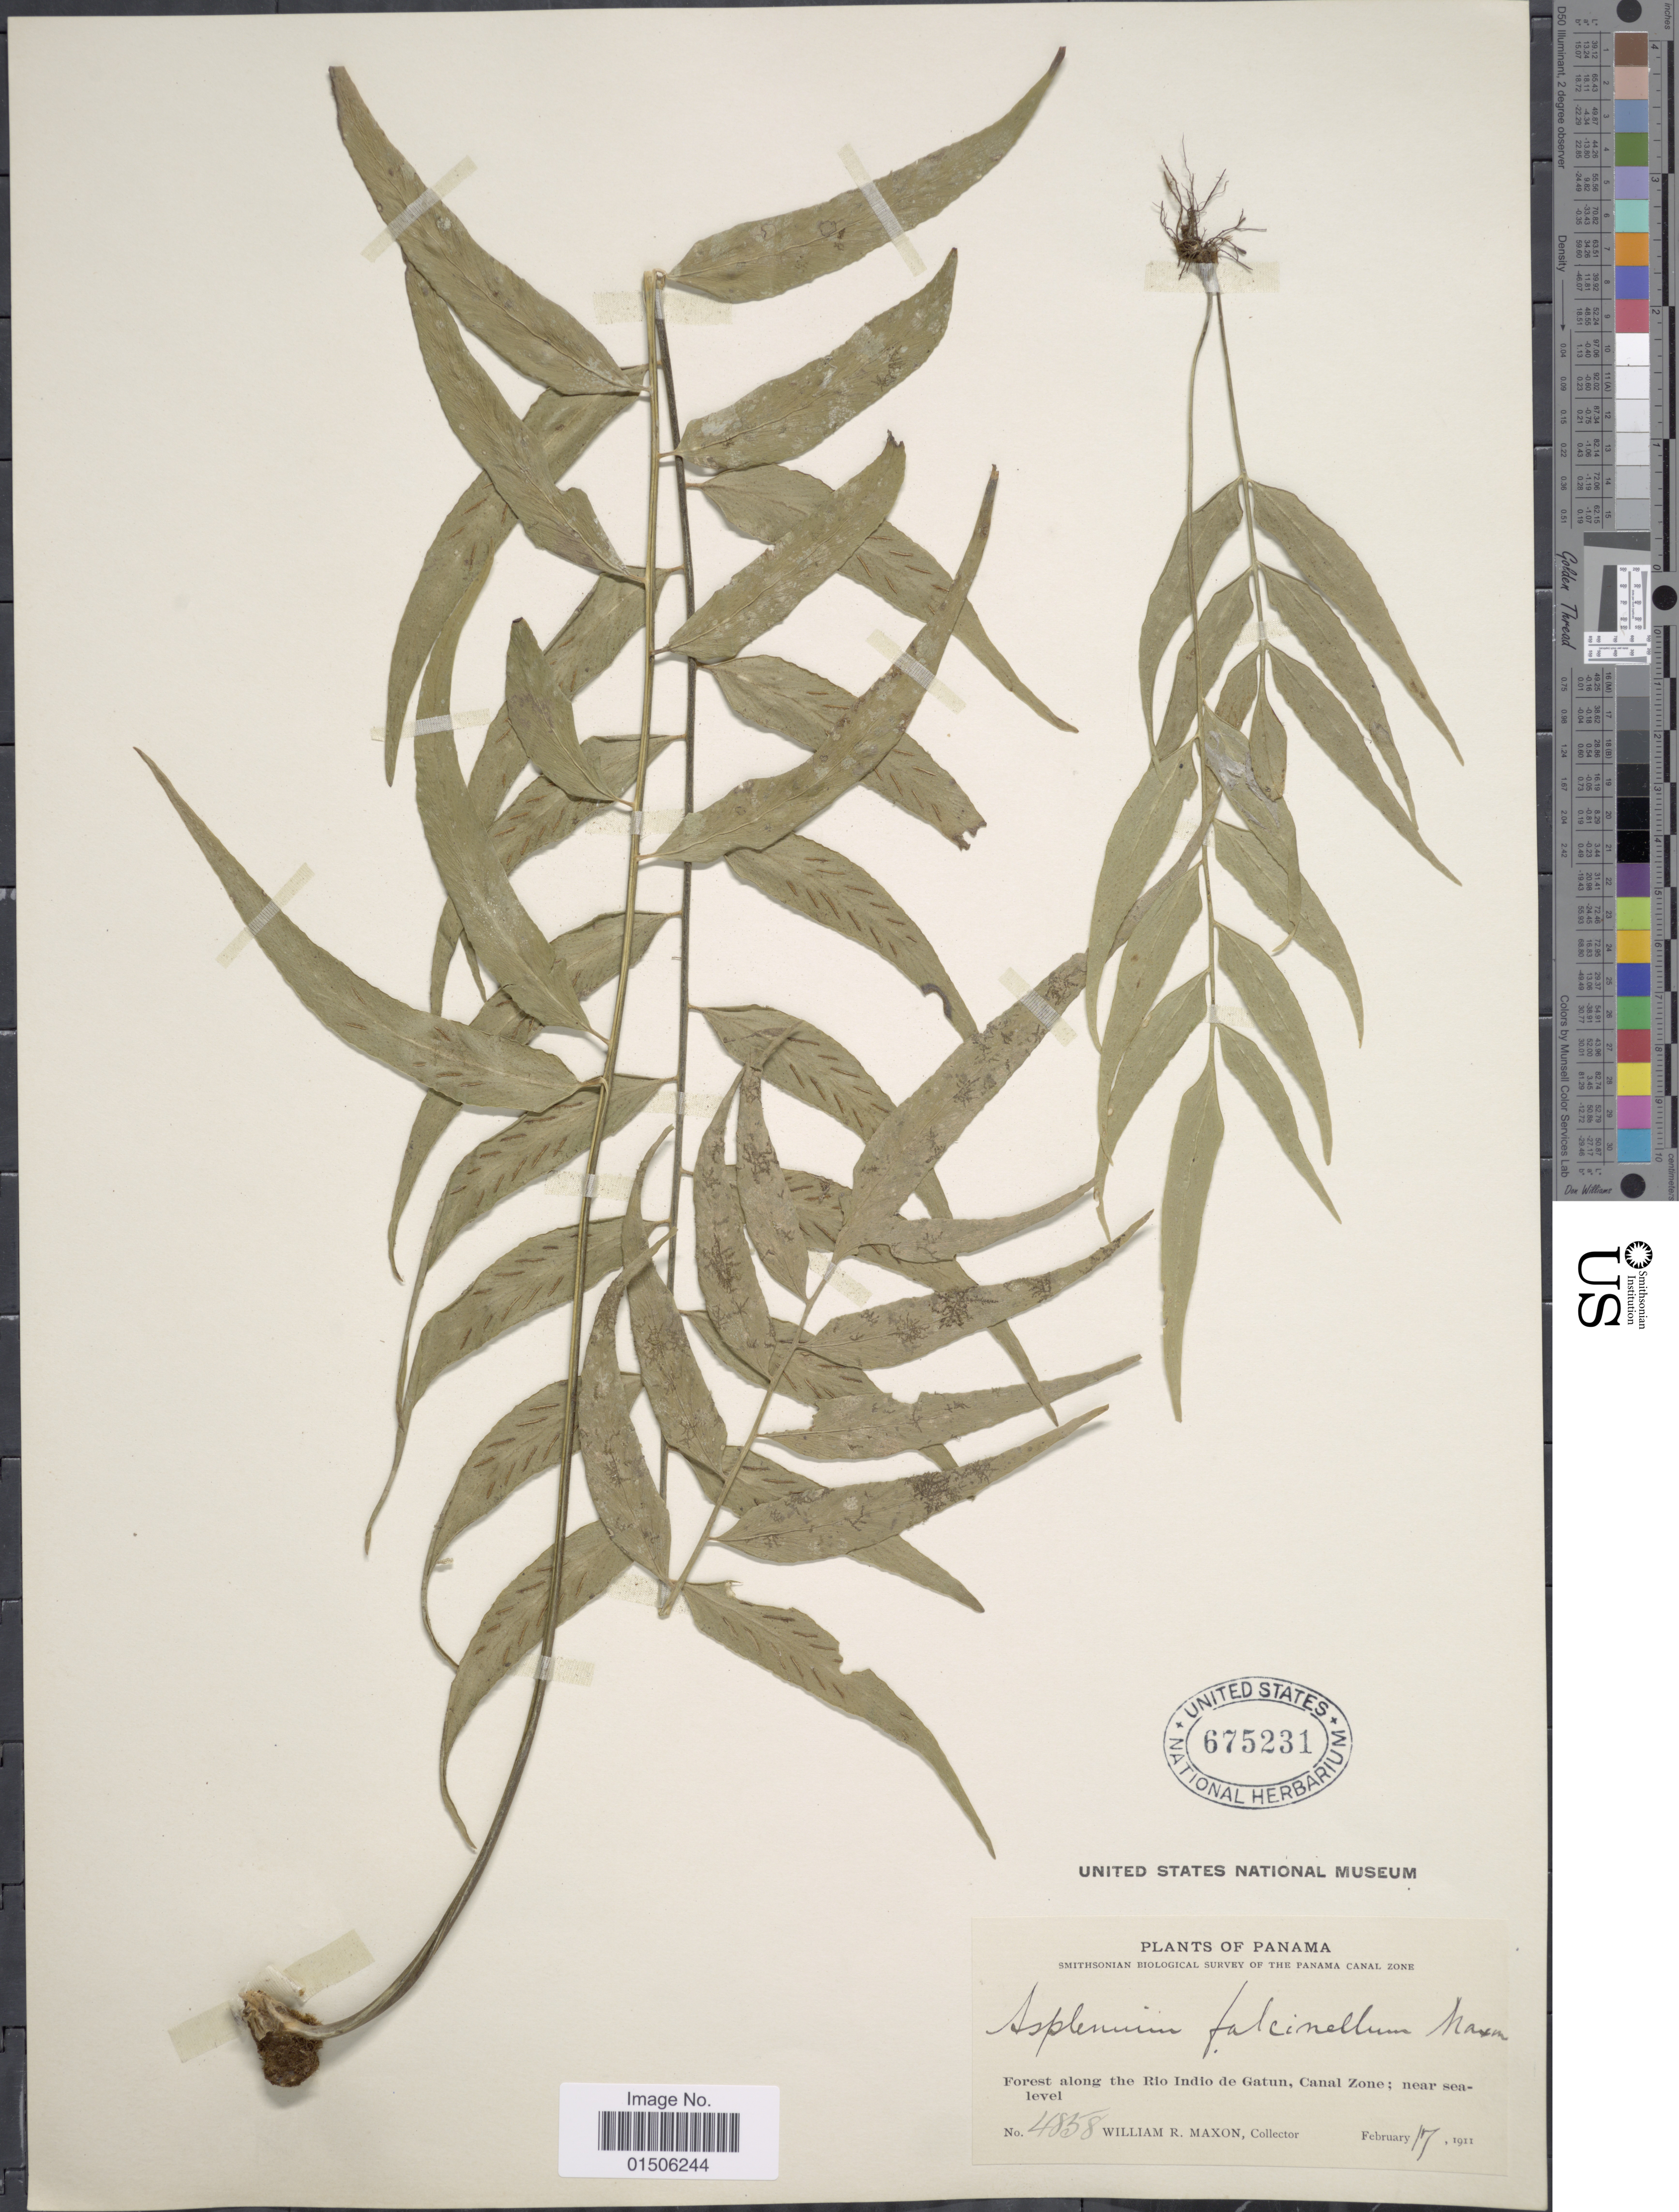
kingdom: Plantae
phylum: Tracheophyta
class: Polypodiopsida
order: Polypodiales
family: Aspleniaceae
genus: Asplenium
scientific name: Asplenium falcinellum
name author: Maxon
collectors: W. R. Maxon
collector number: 4858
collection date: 1911-02-17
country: Panama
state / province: Colón / Panamá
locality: Forest along the Rio Indio de Gatun, Canal Zone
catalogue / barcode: US 675231